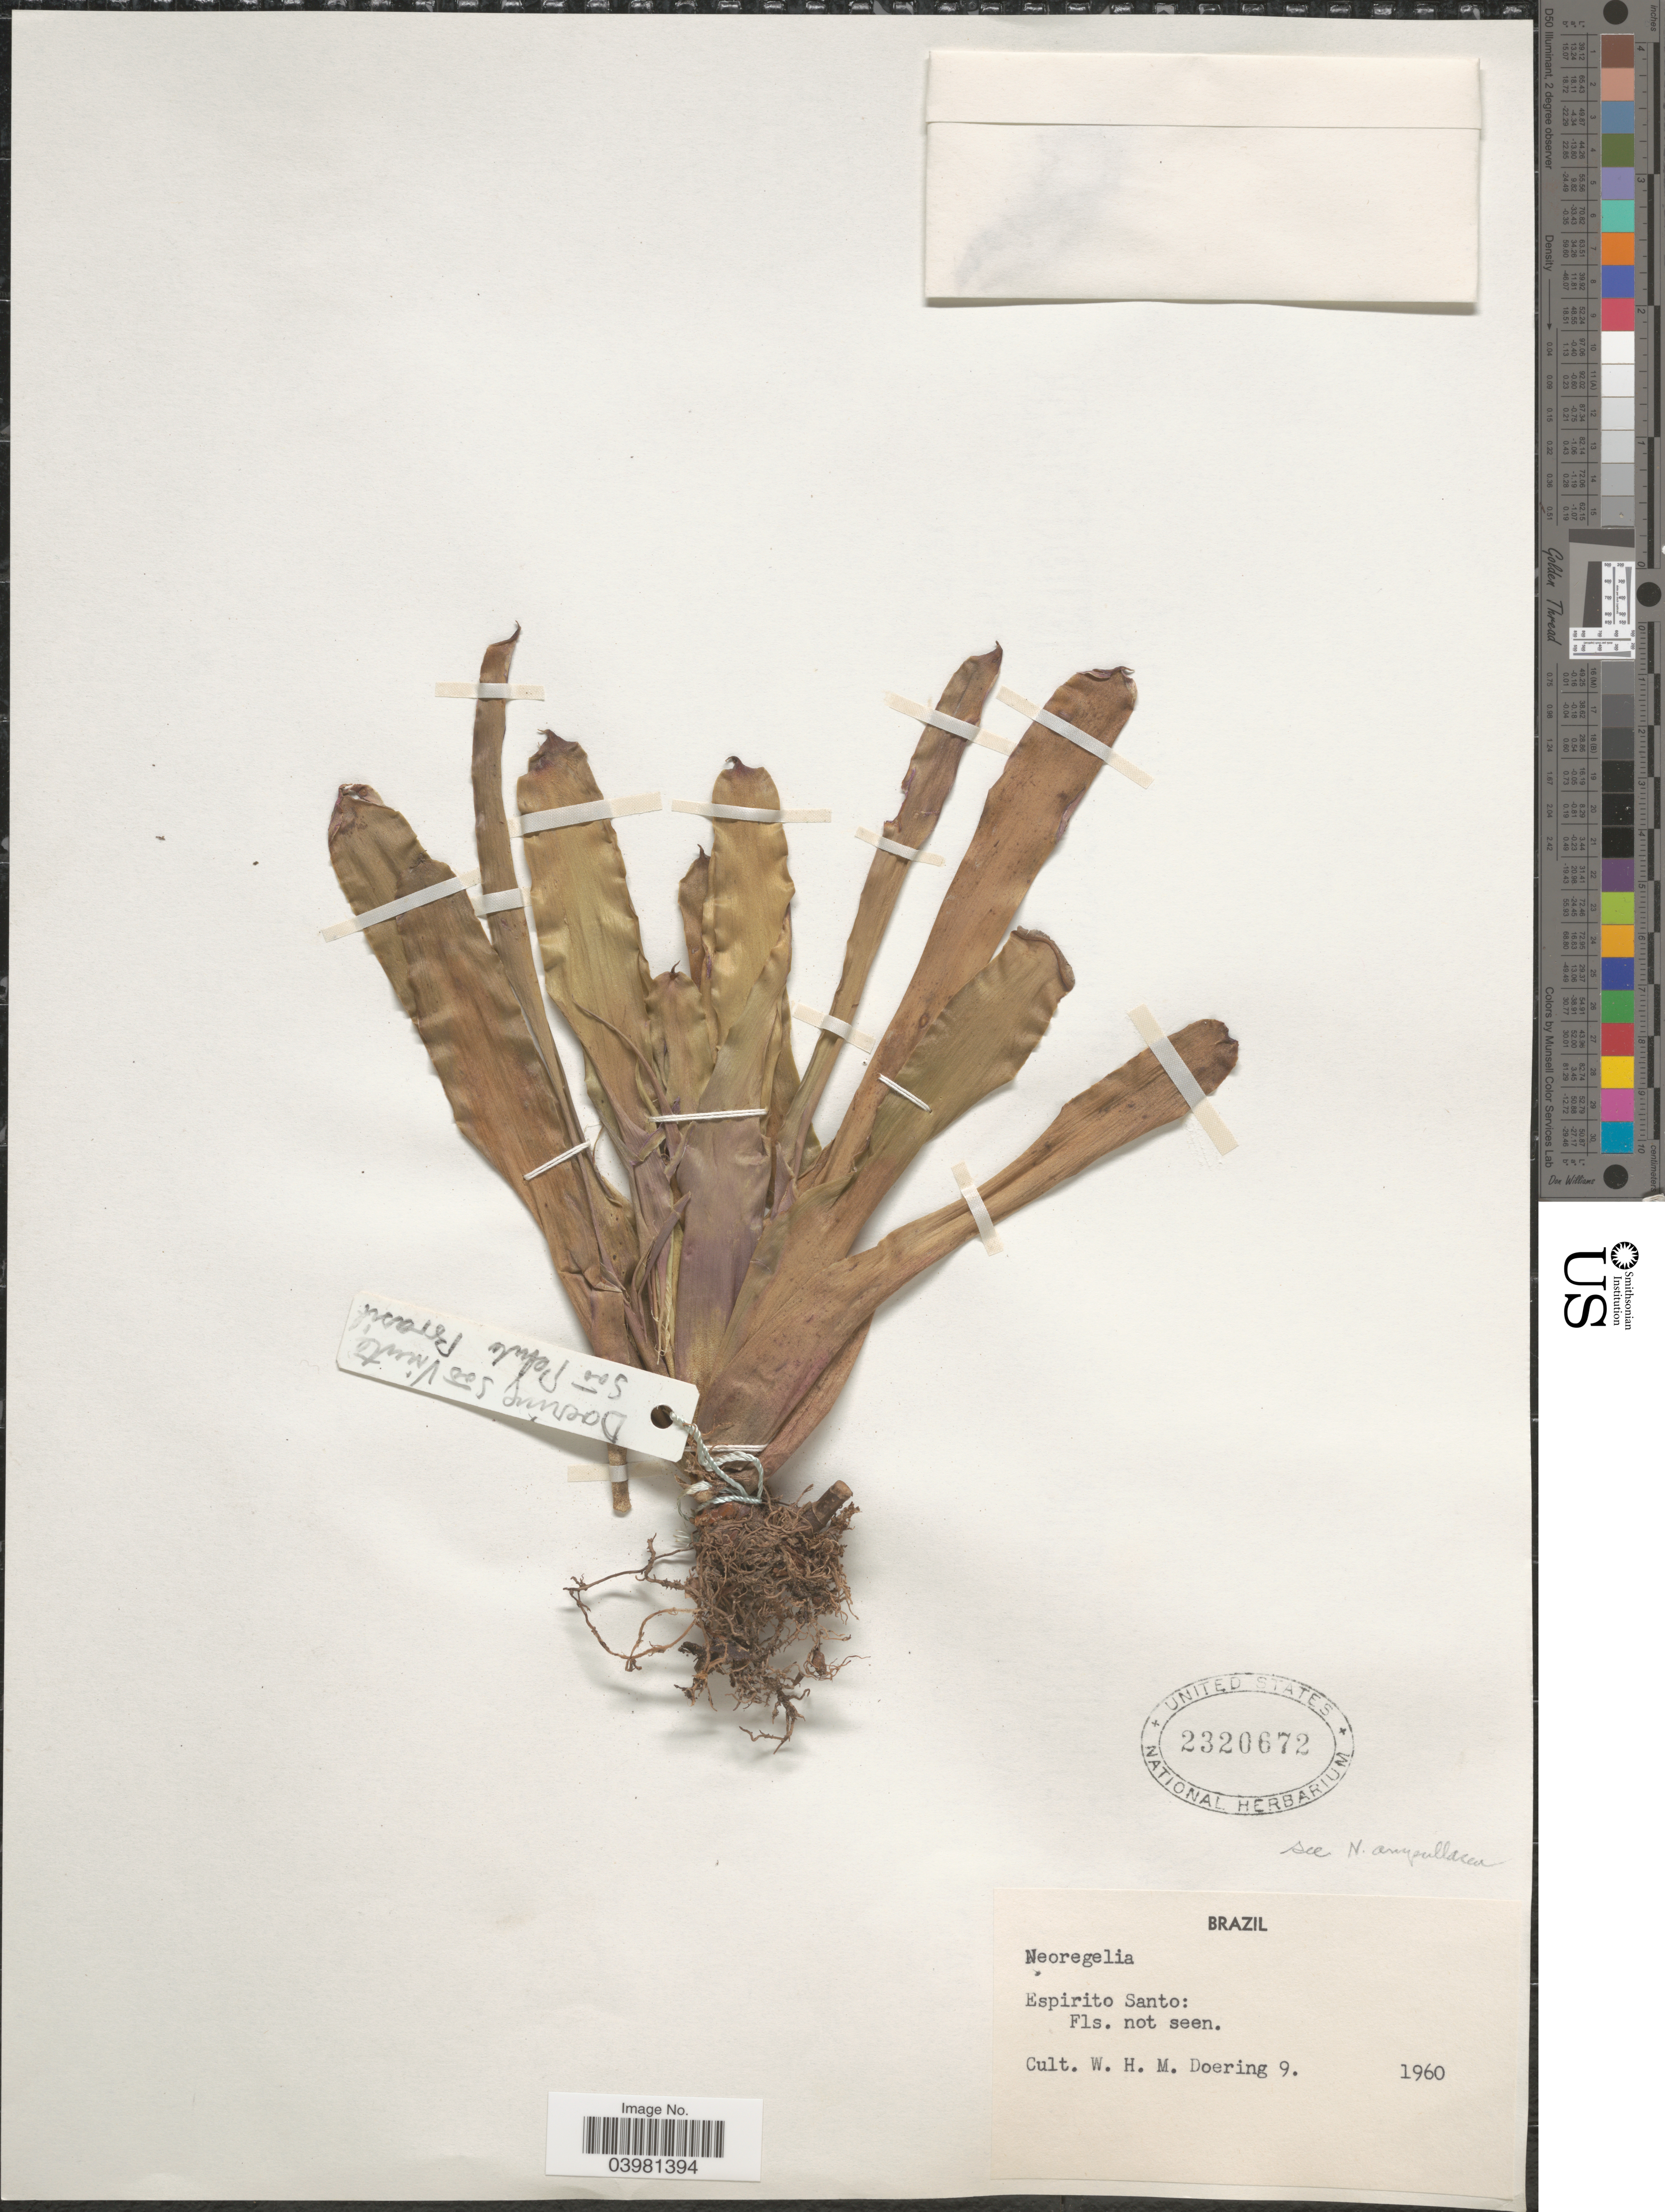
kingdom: Plantae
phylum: Tracheophyta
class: Liliopsida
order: Poales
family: Bromeliaceae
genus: Neoregelia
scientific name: Neoregelia ampullacea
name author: (É. Morren) L.B. Sm.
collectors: W. Doering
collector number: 9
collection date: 1960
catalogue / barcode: US 2320672